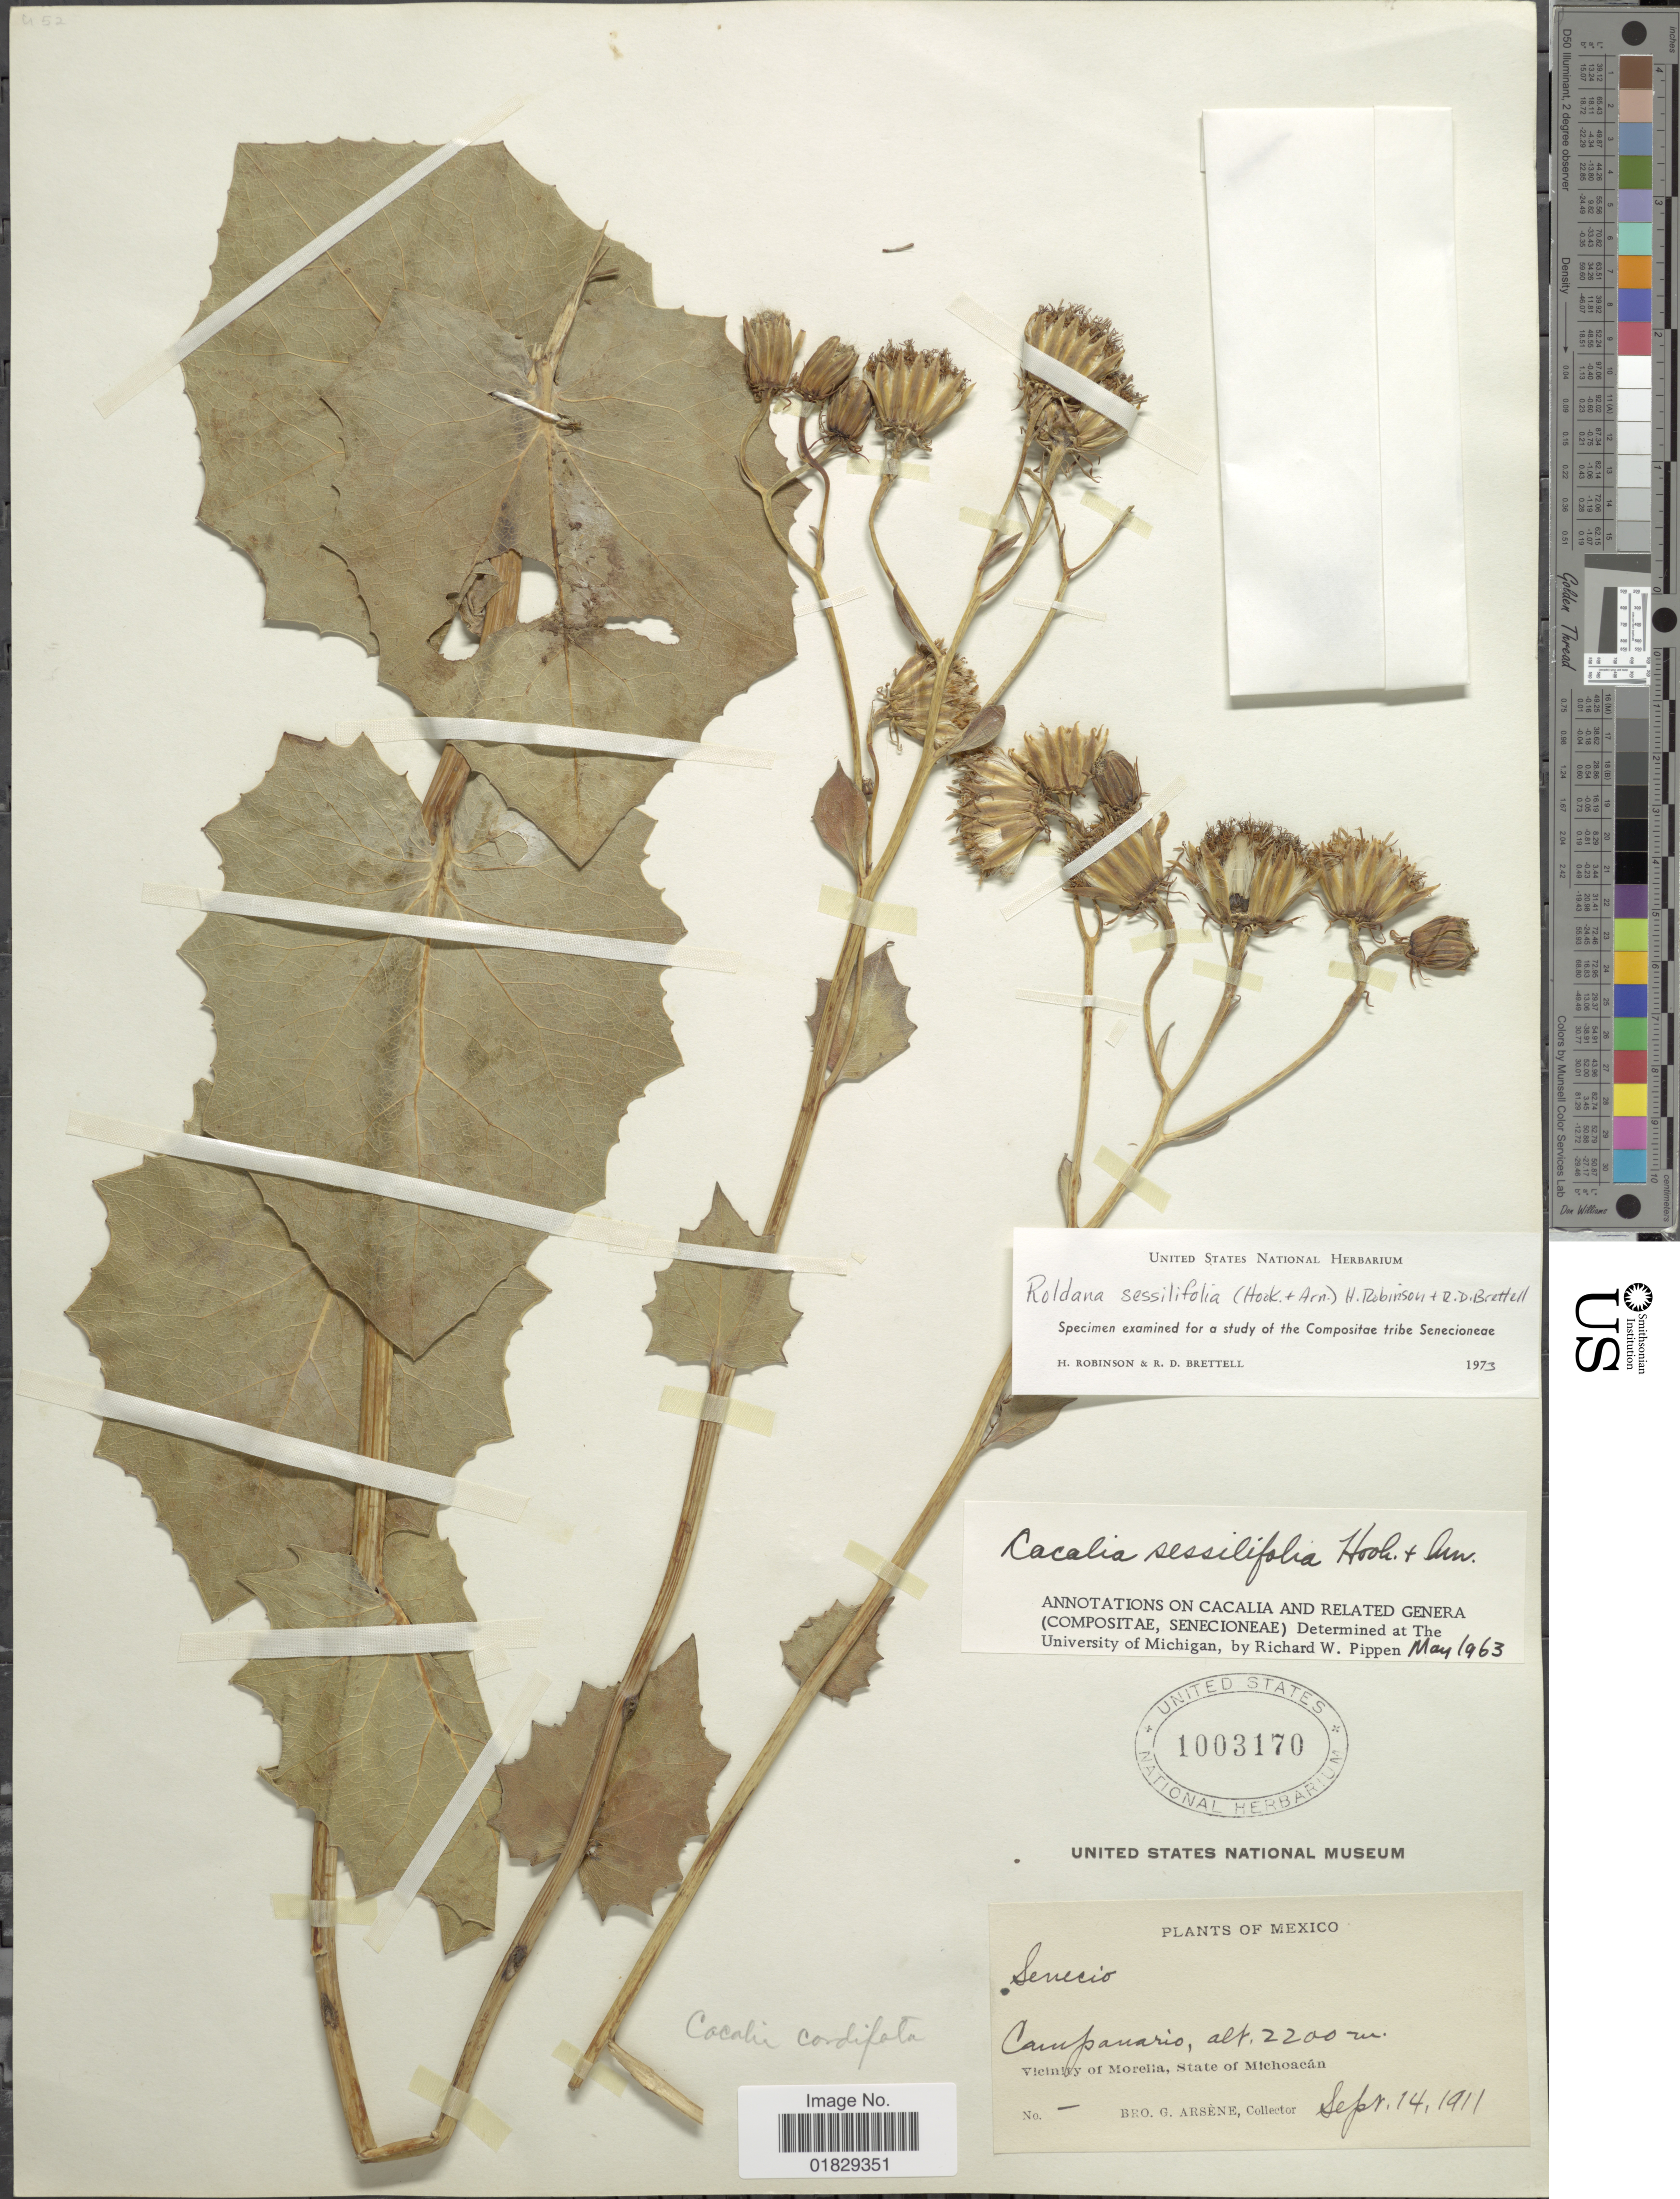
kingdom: Plantae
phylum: Tracheophyta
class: Magnoliopsida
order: Asterales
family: Asteraceae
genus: Roldana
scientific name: Roldana sessilifolia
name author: (Hook.) H. Rob. & Brettell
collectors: Bro. G. Arsène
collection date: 1911-09-14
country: Mexico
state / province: Michoacán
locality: Campanario. Vicinity of Morelia, State of Michoacán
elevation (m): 2200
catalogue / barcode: US 1003170